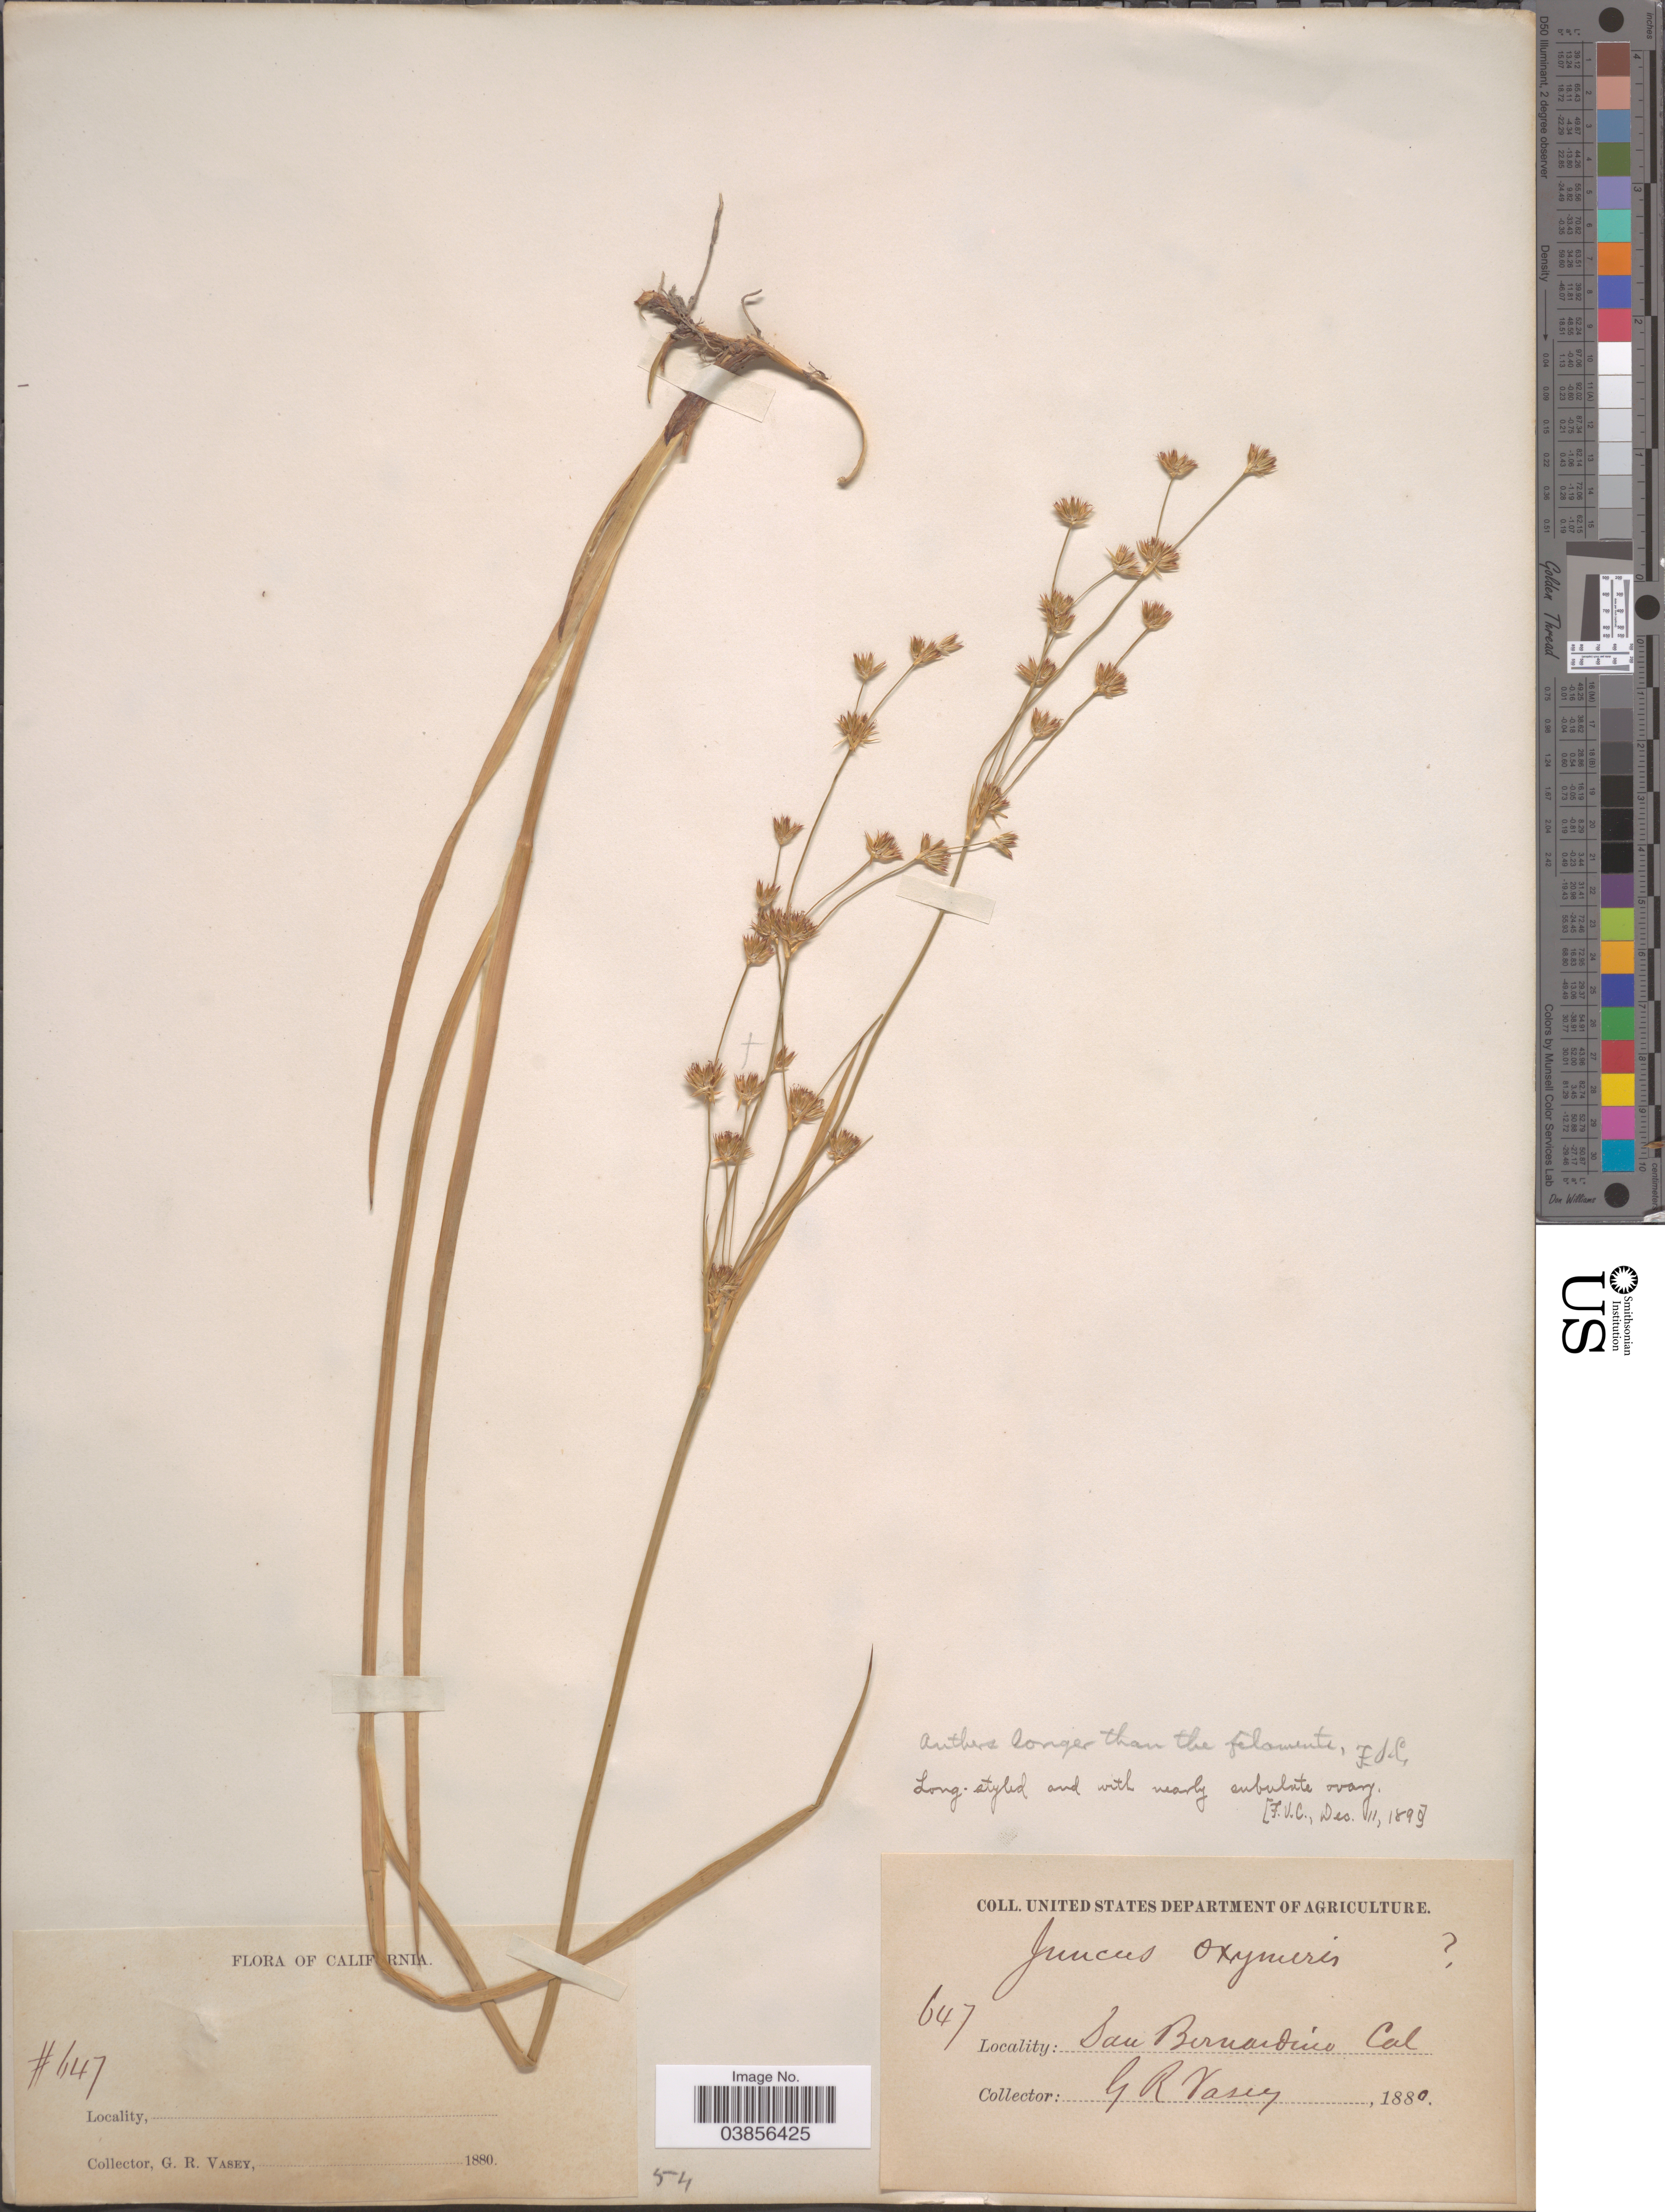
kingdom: Plantae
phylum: Tracheophyta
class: Liliopsida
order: Poales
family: Juncaceae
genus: Juncus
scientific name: Juncus phaeocephalus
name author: Engelm.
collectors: G. R. Vasey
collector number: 647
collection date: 1880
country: United States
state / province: California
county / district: San Bernardino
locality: San Bernardino.